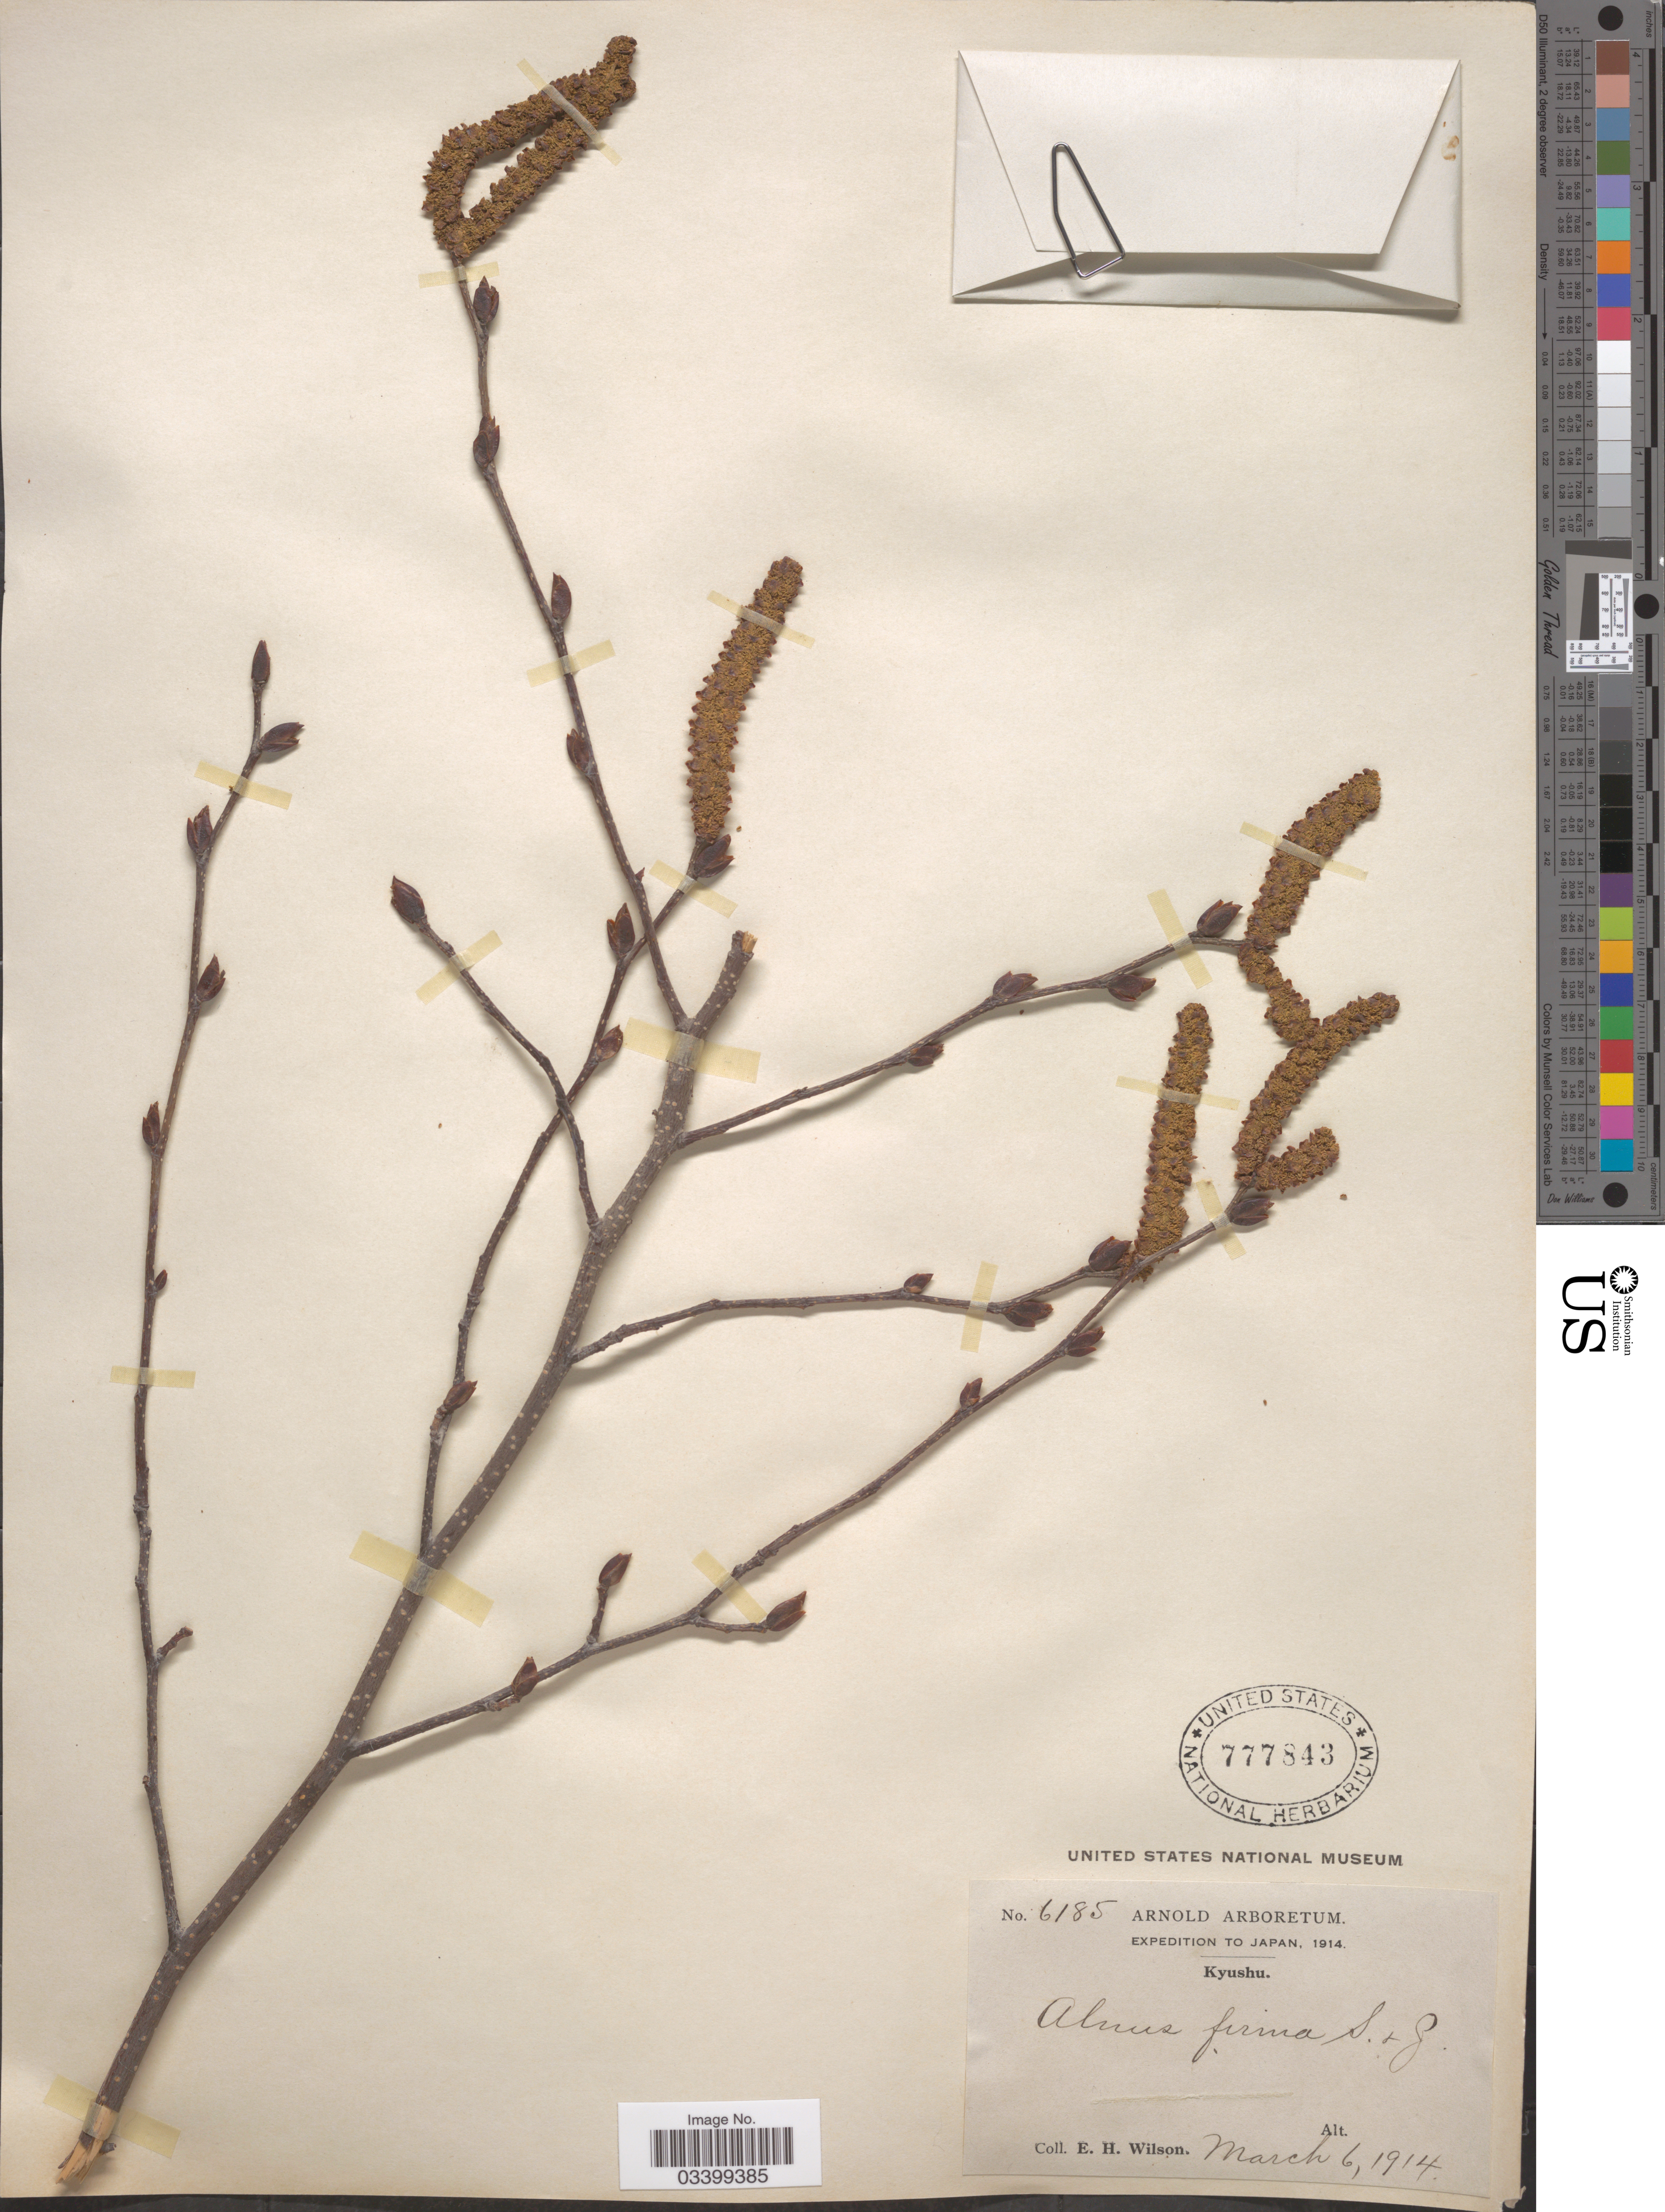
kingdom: Plantae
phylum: Tracheophyta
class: Magnoliopsida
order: Fagales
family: Betulaceae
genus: Alnus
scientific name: Alnus firma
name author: Siebold & Zucc.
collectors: E. Wilson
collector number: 6185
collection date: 1914-03-06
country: Japan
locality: Kyushu.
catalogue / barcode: US 777843